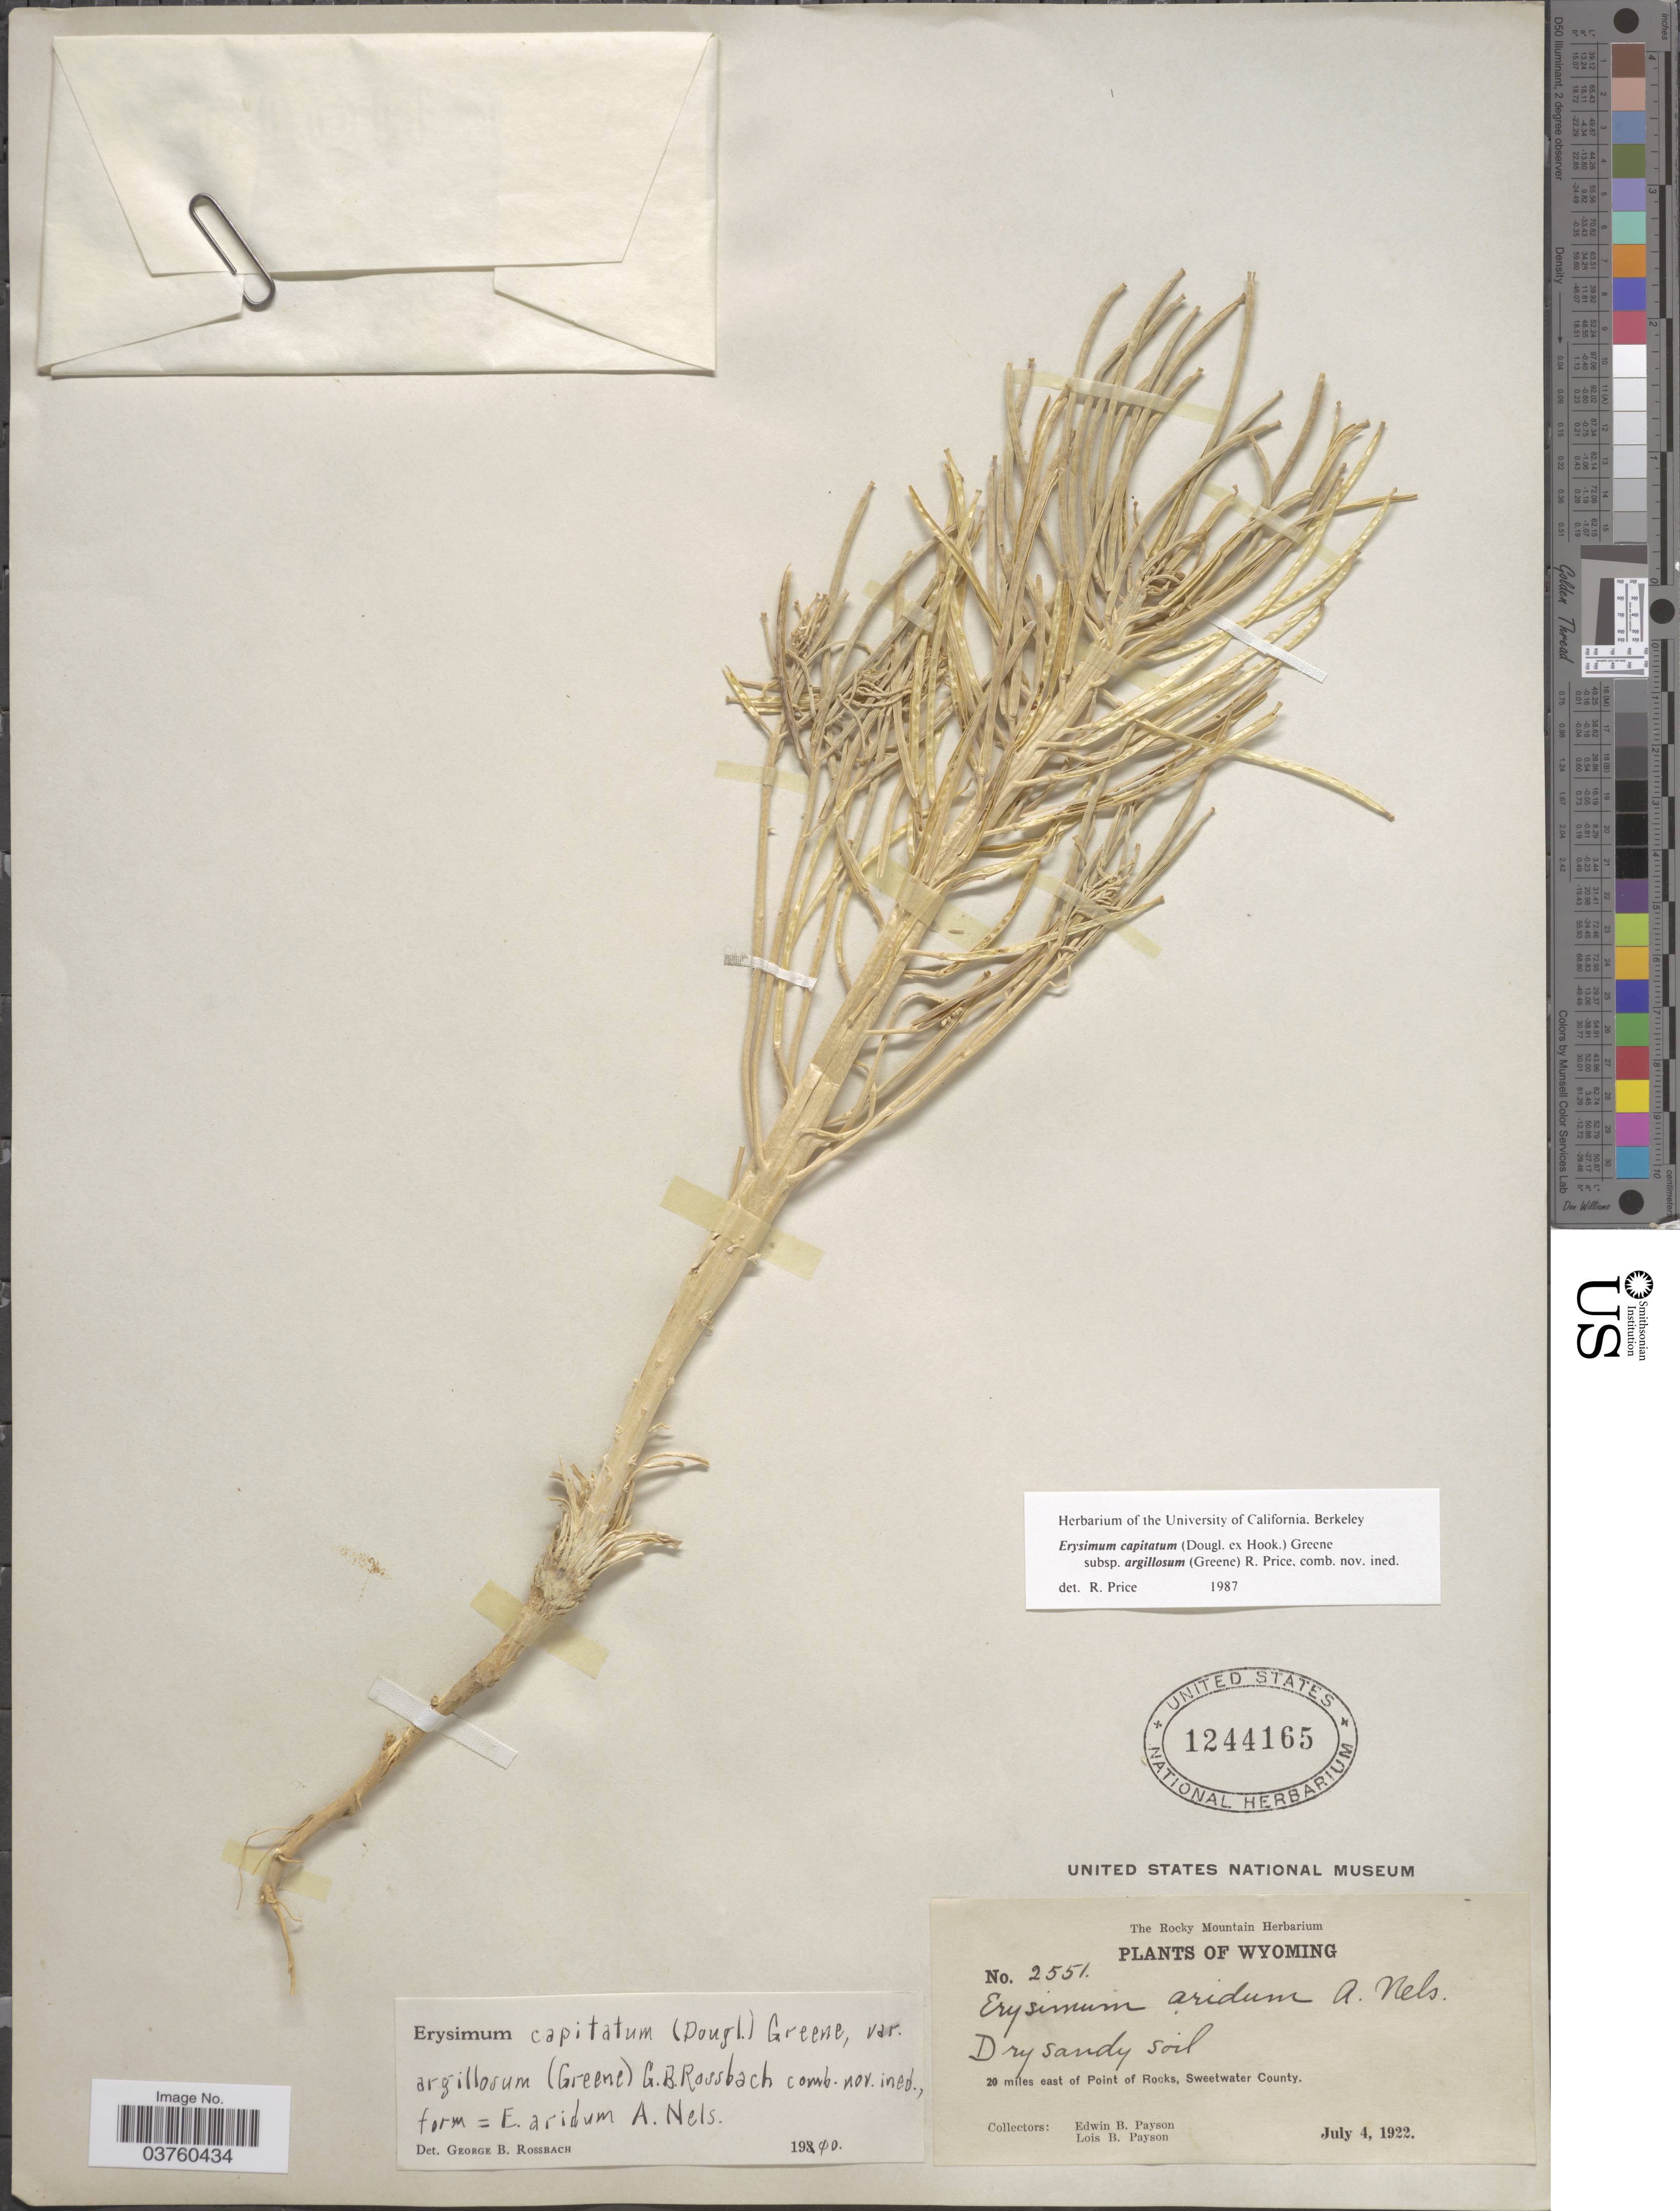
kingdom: Plantae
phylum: Tracheophyta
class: Magnoliopsida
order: Brassicales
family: Brassicaceae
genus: Erysimum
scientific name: Erysimum capitatum subsp. argillosum (Greene) R.A. Price comb. nov. ined.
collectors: E. B. Payson & L. Payson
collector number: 2551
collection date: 1922-07-04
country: United States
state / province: Wyoming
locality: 20 miles east of Point of Rocks, Sweetwater County.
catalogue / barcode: US 1244165